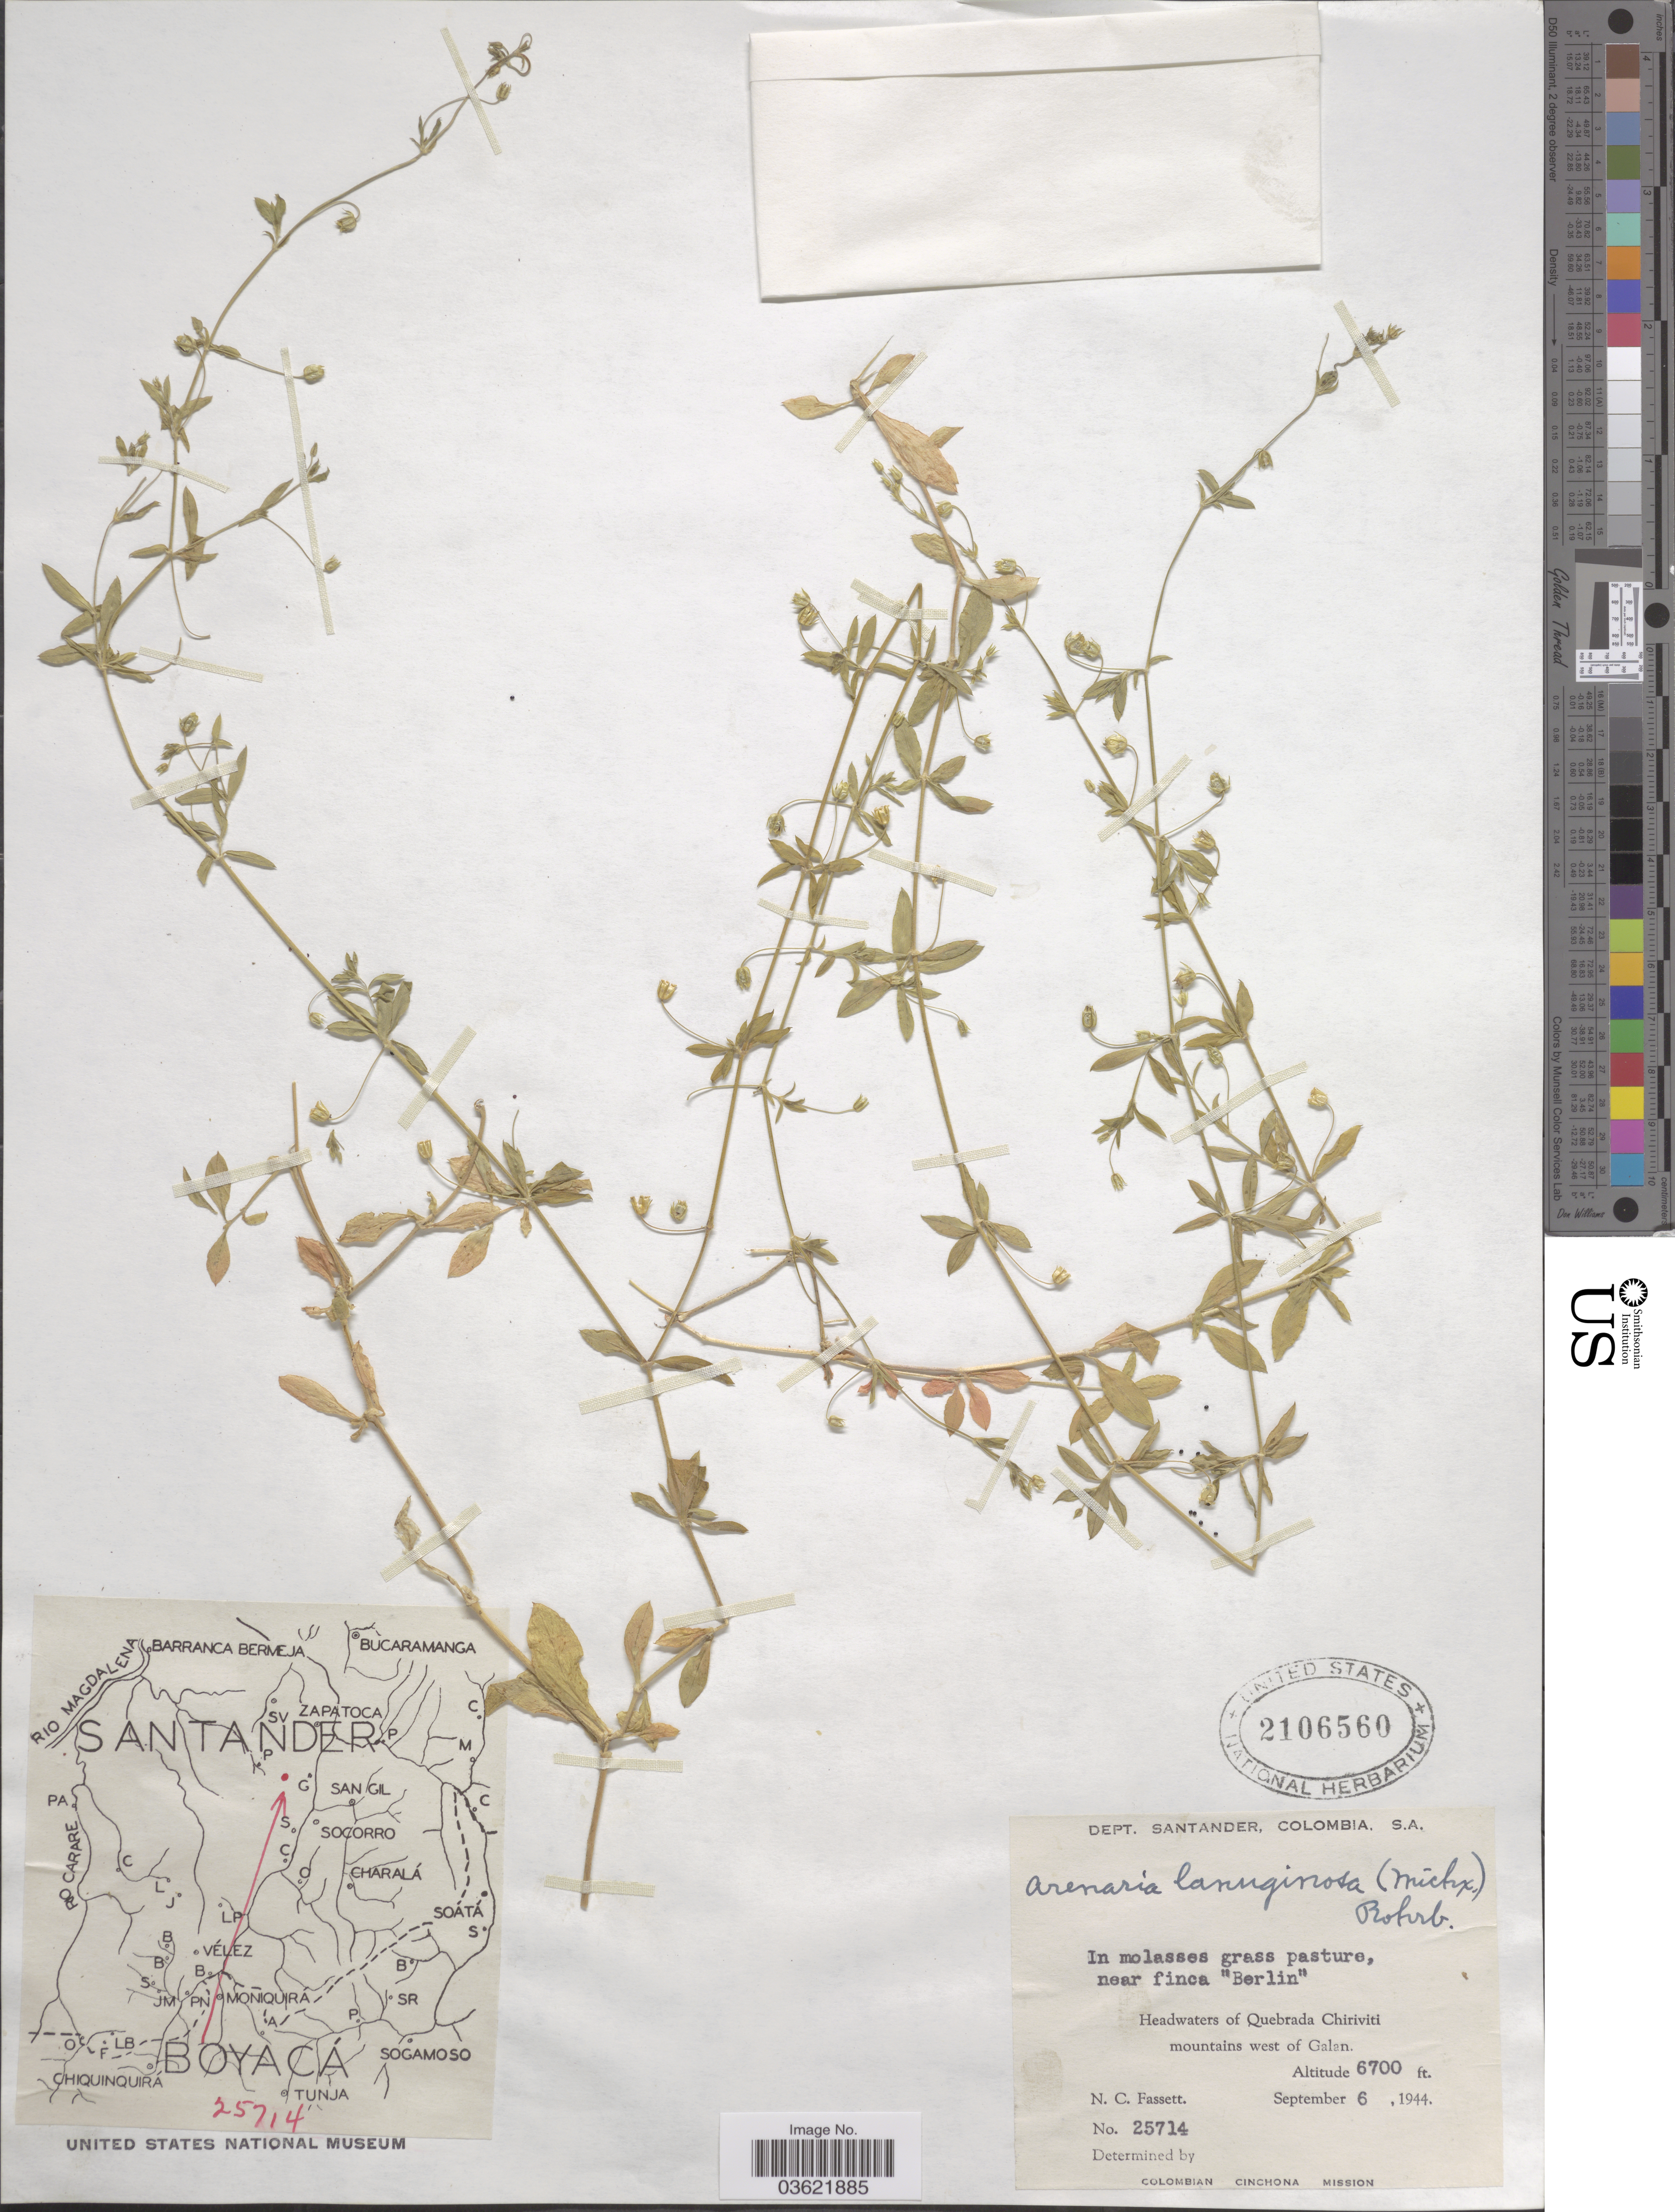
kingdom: Plantae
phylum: Tracheophyta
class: Magnoliopsida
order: Caryophyllales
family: Caryophyllaceae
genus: Arenaria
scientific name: Arenaria lanuginosa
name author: (Michx.) Rohrb.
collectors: N. C. Fassett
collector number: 25714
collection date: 1944-09-06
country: Colombia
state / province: Santander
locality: Dept. Santander. In molasses grass pasture, near finca "Berlin". Headwaters of Quebrada Chiriviti mountains west of Galan.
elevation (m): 2042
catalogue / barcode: US 2106560